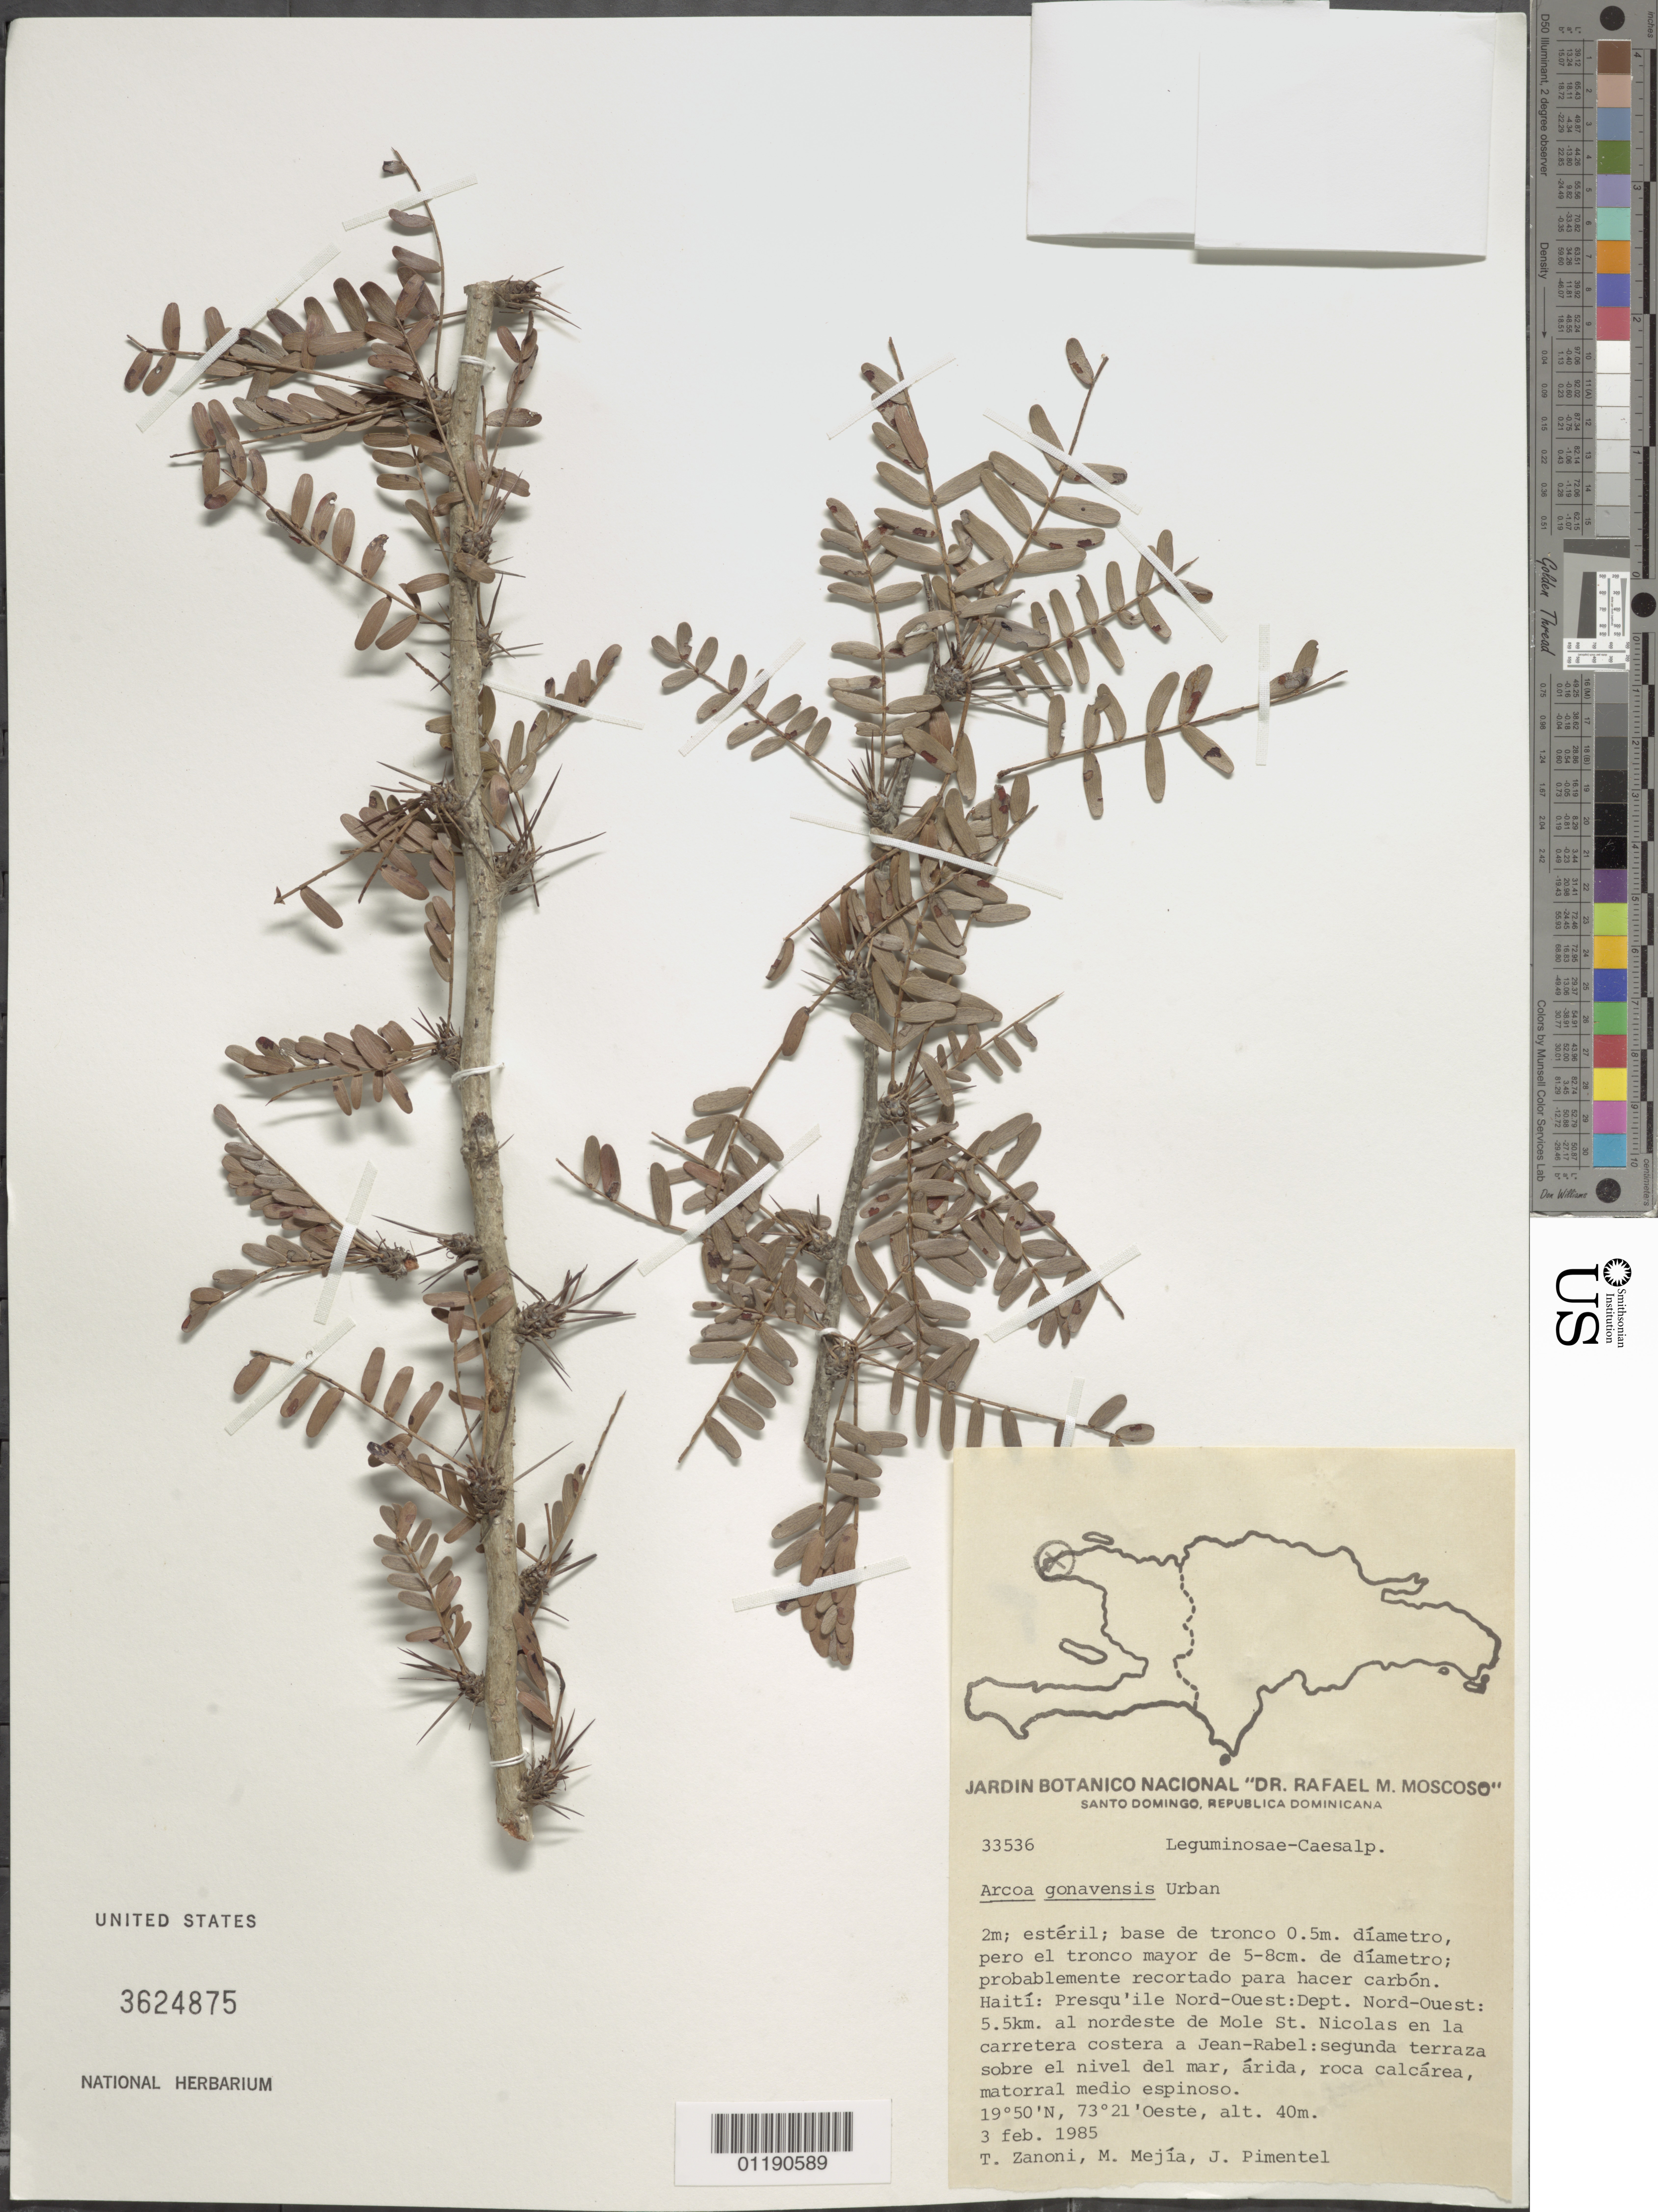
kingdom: Plantae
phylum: Tracheophyta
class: Magnoliopsida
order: Fabales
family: Fabaceae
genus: Arcoa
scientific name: Arcoa gonavensis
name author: Urb.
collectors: T. A. Zanoni, M. Mejia & J. Pimentel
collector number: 33536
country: Haiti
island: Hispaniola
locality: Presqu'ile NW: Dept. NW: 5,5 km to the NE of Mole ST. Nicolas on the coastal road to Jean-Rabel.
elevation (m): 40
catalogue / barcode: US 3624875